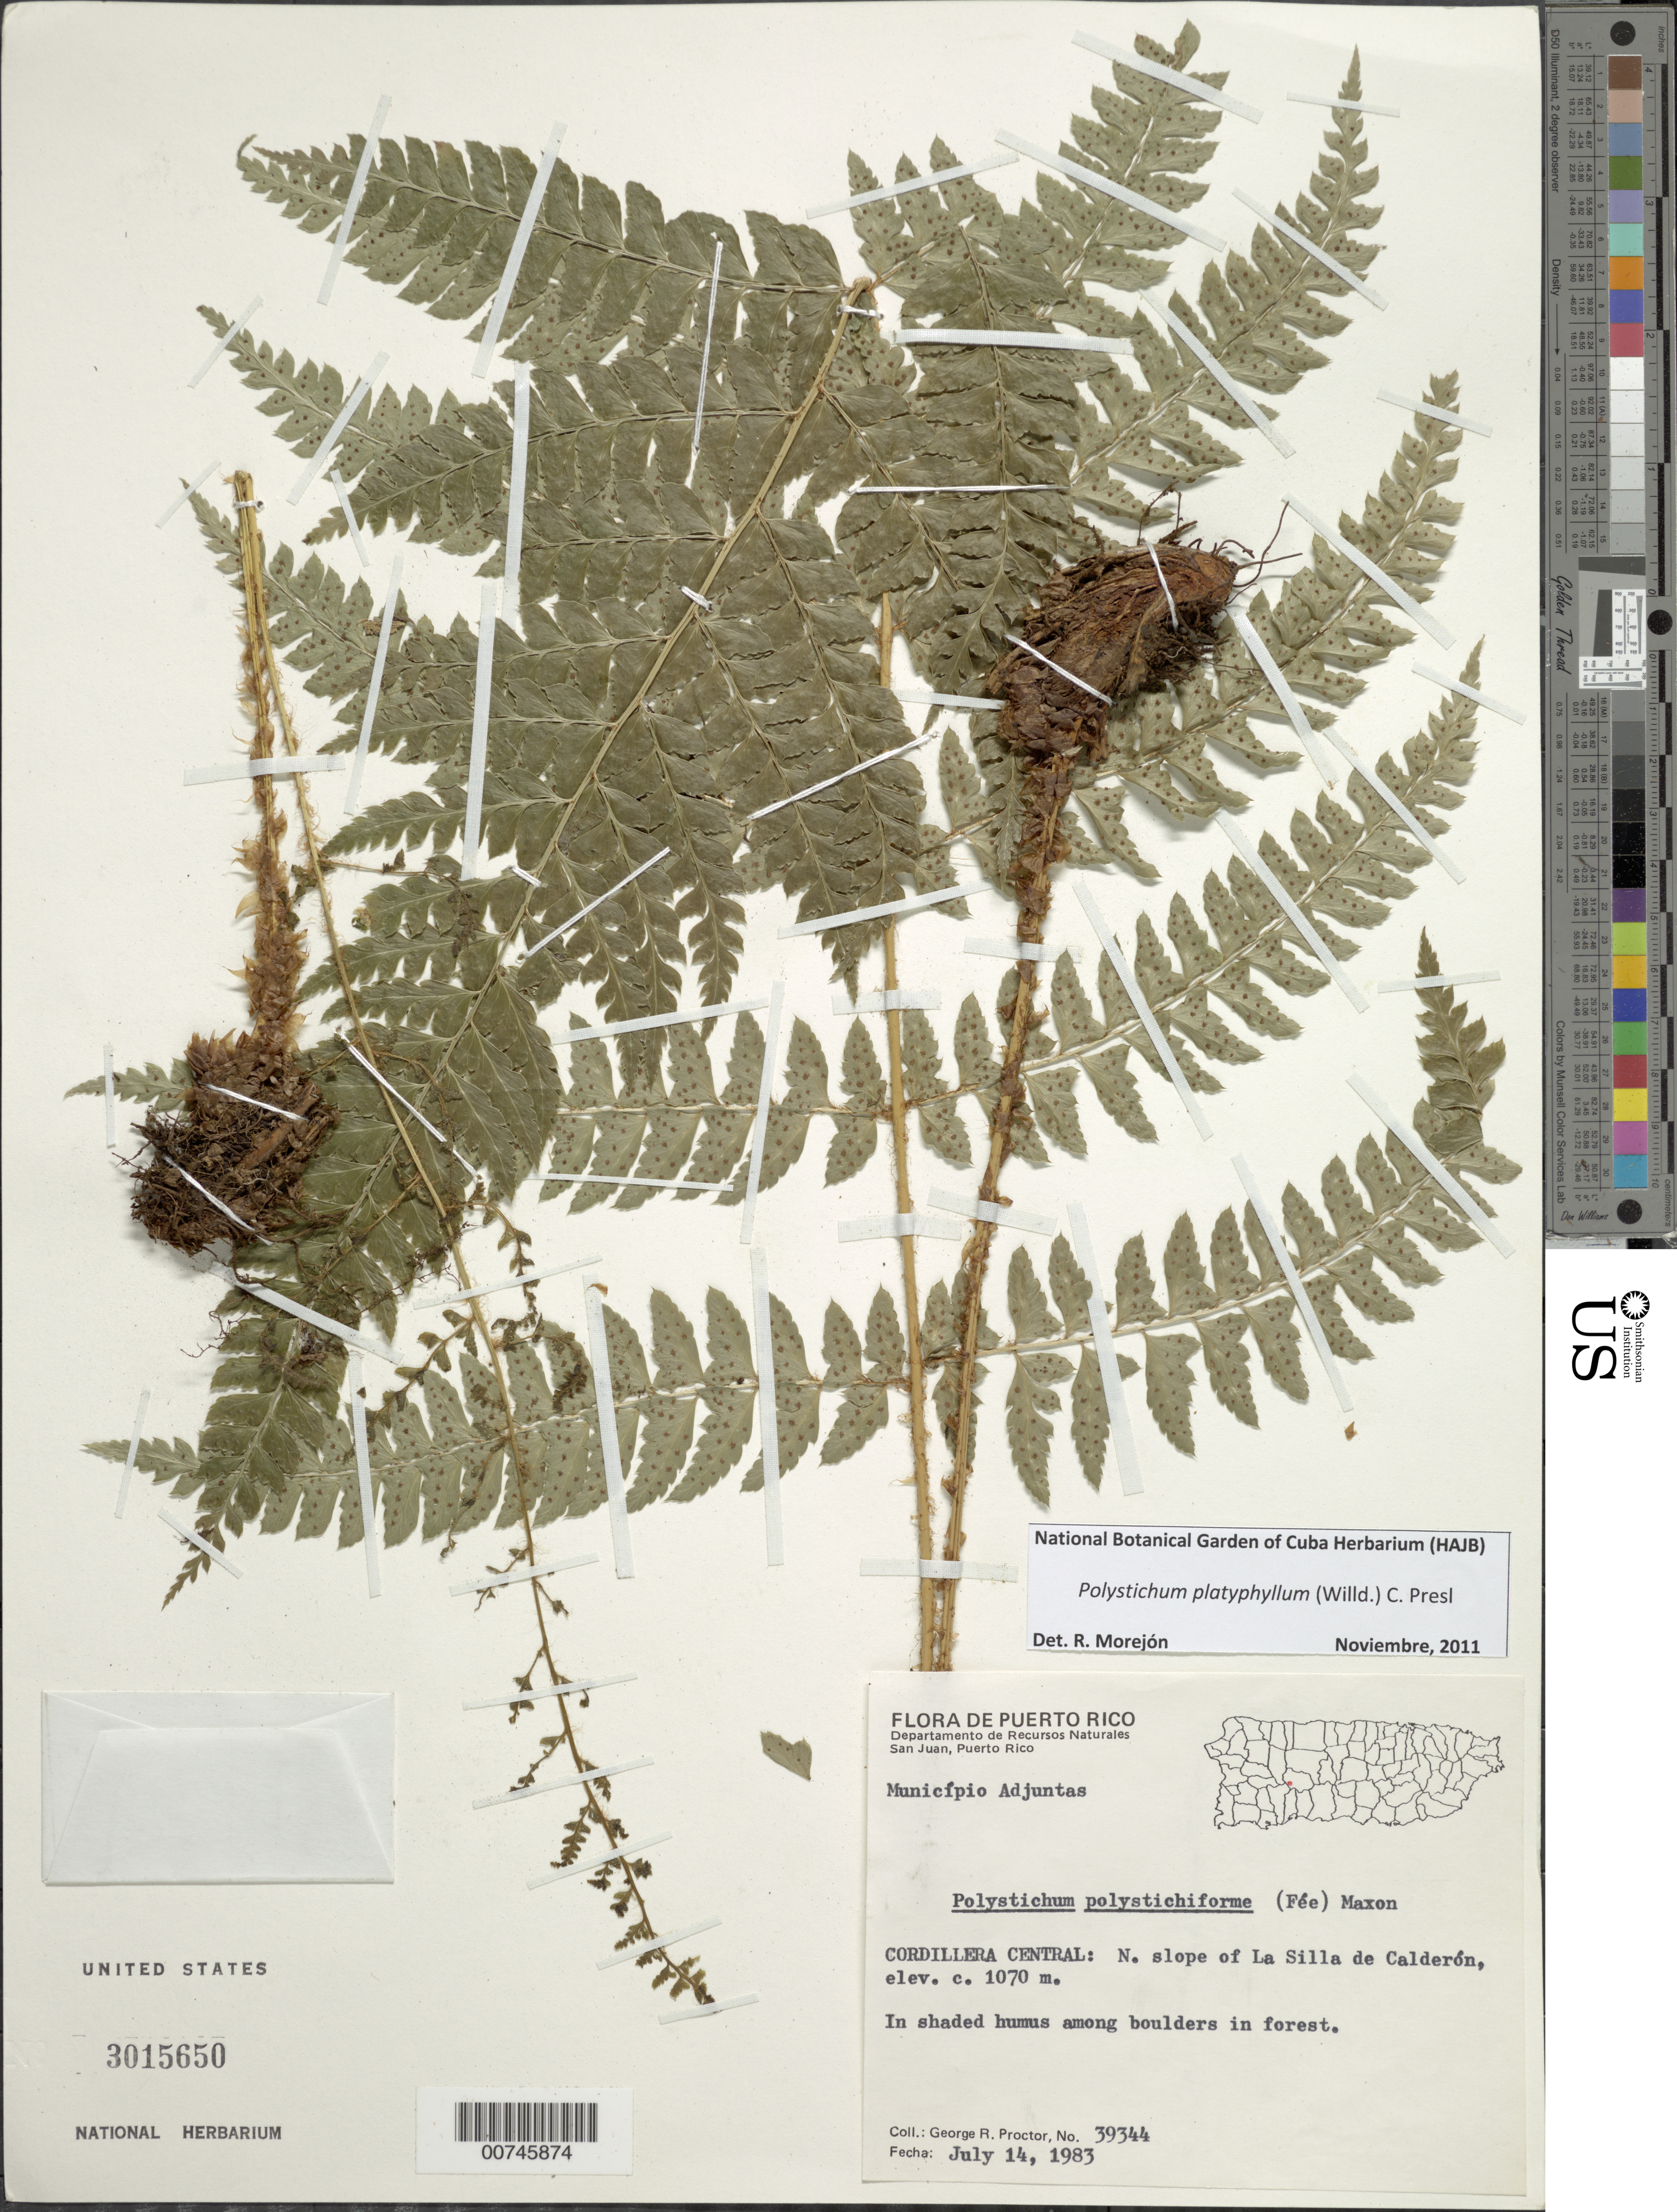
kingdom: Plantae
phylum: Tracheophyta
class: Polypodiopsida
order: Polypodiales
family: Dryopteridaceae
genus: Polystichum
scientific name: Polystichum platyphyllum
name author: (Willd.) C. Presl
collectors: G. R. Proctor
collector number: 39344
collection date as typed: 14 Jul 1983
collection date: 1983-07-14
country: Puerto Rico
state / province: Adjuntas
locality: Cordillera Central: N solpe of La Silla de Calderón, Municipio Adjuntas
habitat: In shaded humus among boulders in forest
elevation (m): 1070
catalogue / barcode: US 3015650